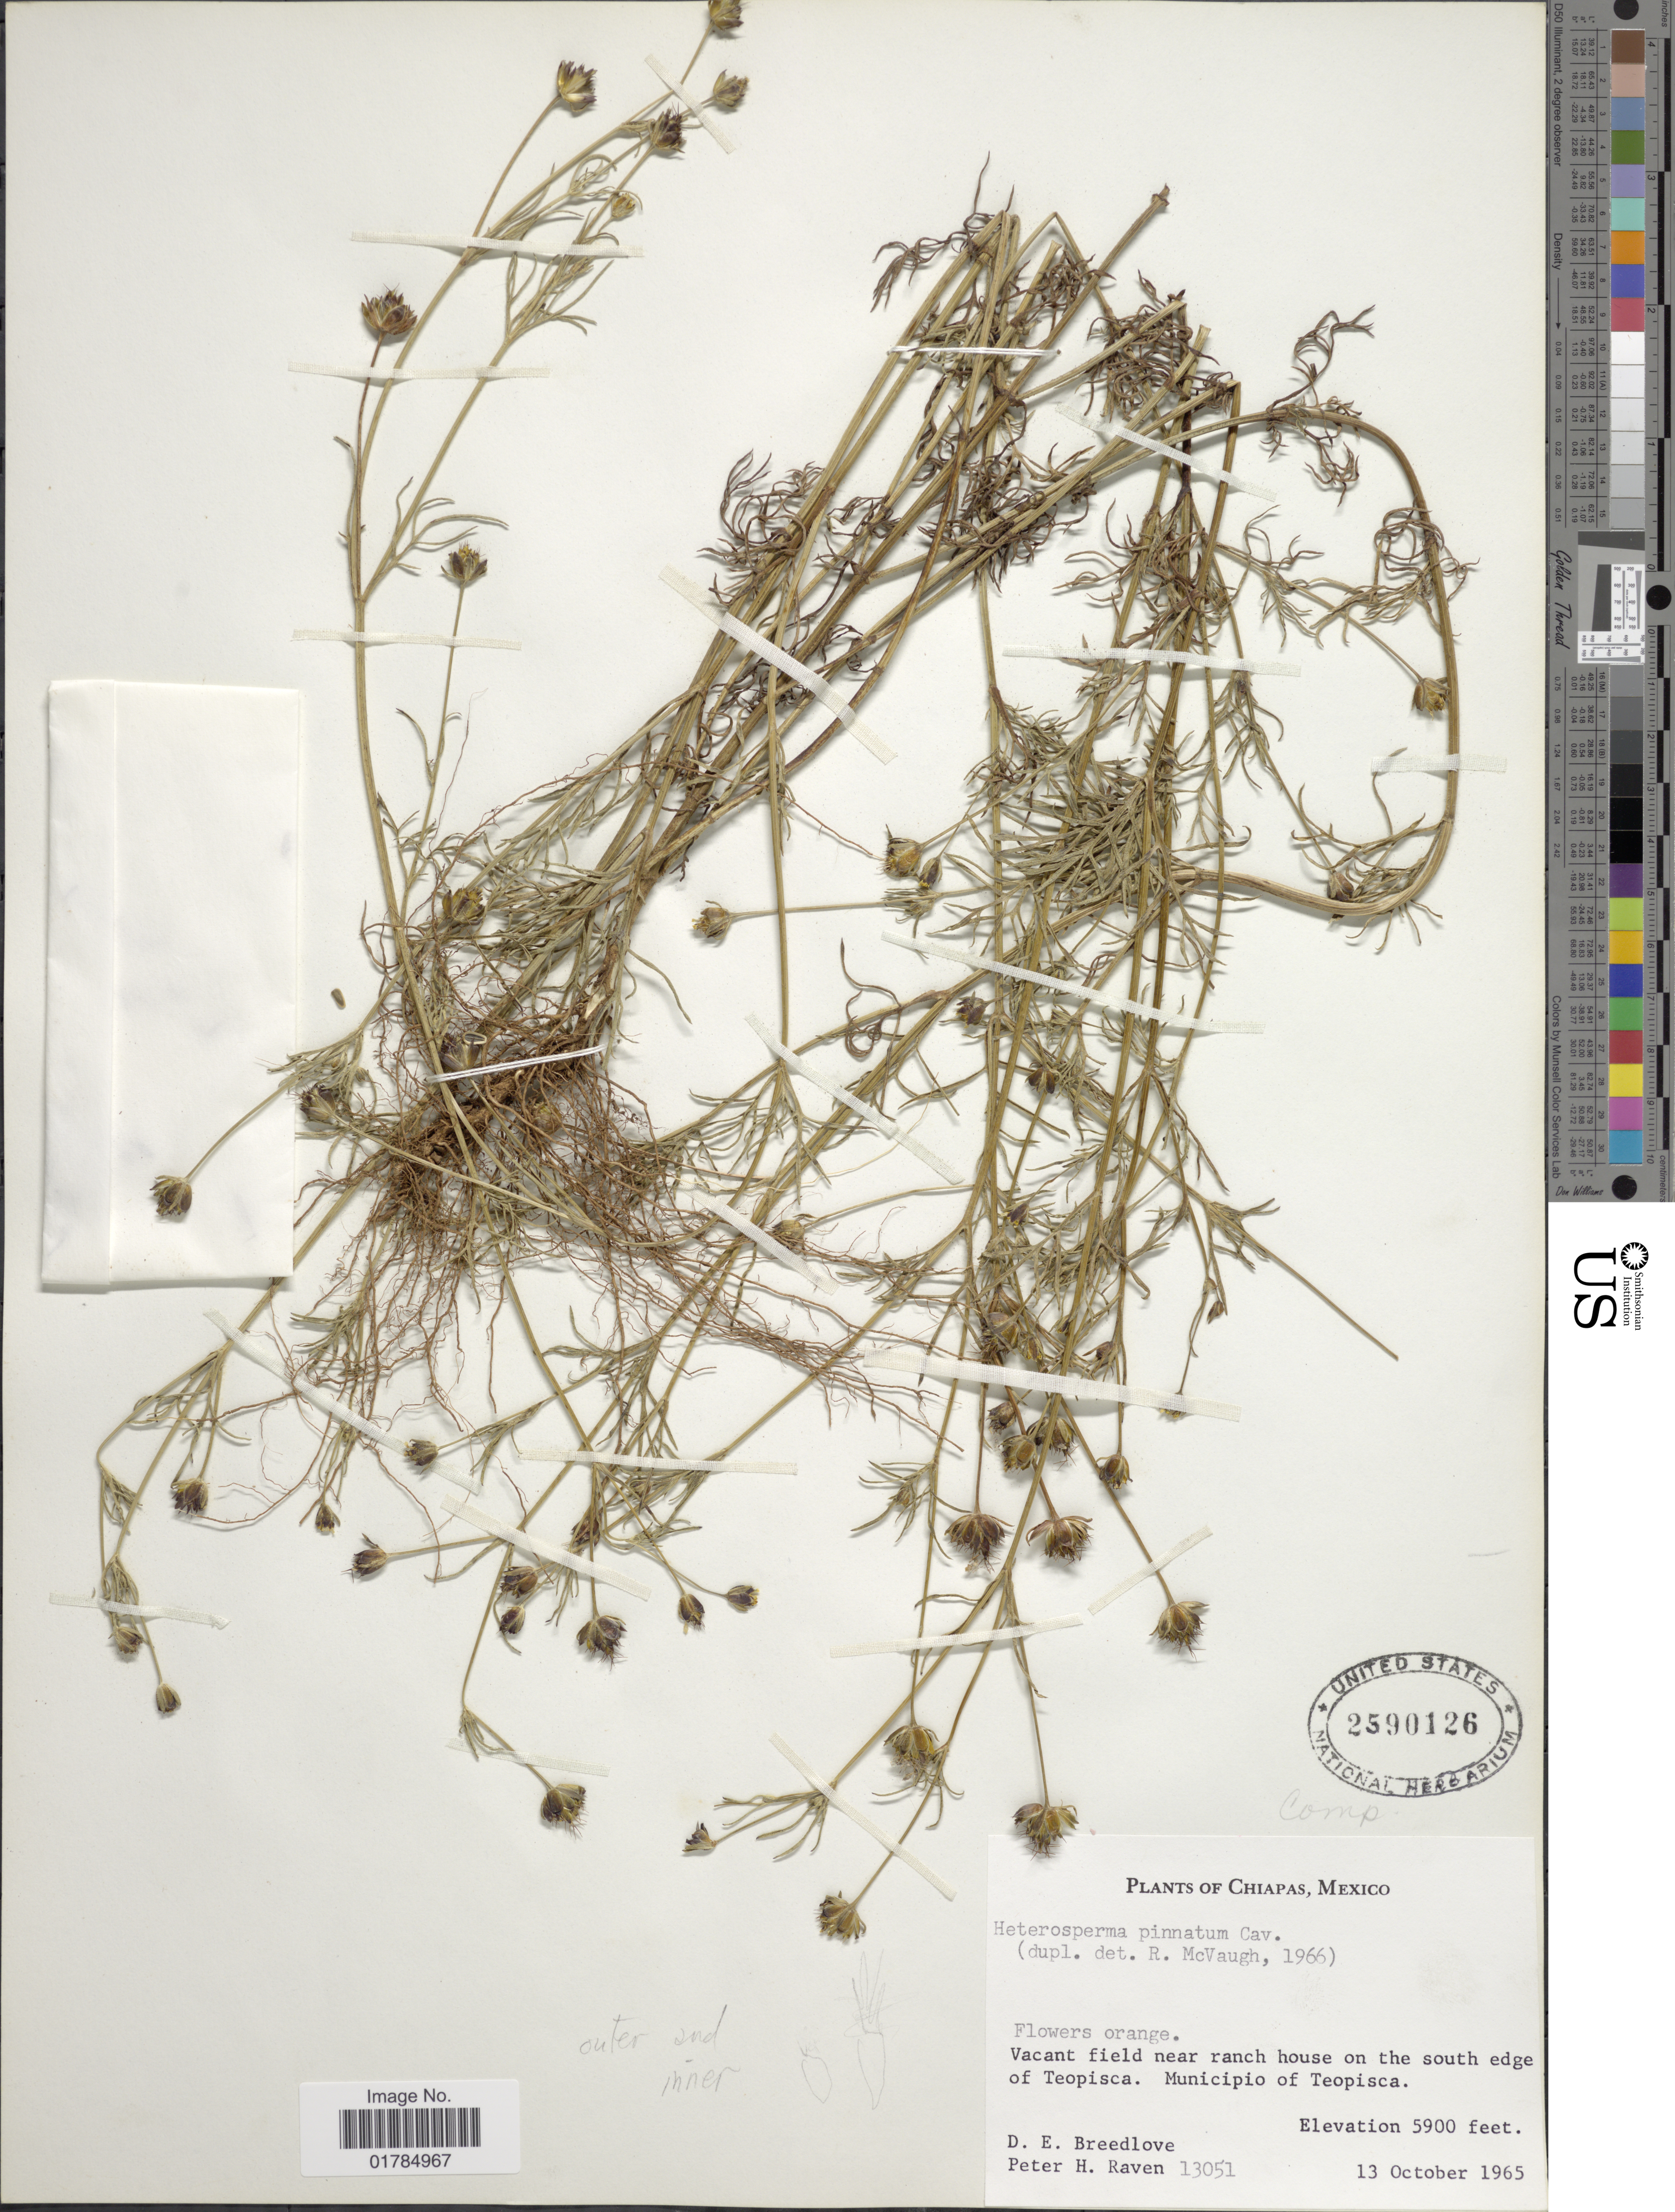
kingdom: Plantae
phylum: Tracheophyta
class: Magnoliopsida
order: Asterales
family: Asteraceae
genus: Heterosperma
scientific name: Heterosperma pinnatum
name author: Cav.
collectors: D. E. Breedlove & P. Raven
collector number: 13051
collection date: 1965-10-13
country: Mexico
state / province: Chiapas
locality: Vacant field near ranch house on the south edge of Teiopisca. Municipio of Teopisca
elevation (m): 1798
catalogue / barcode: US 2590126